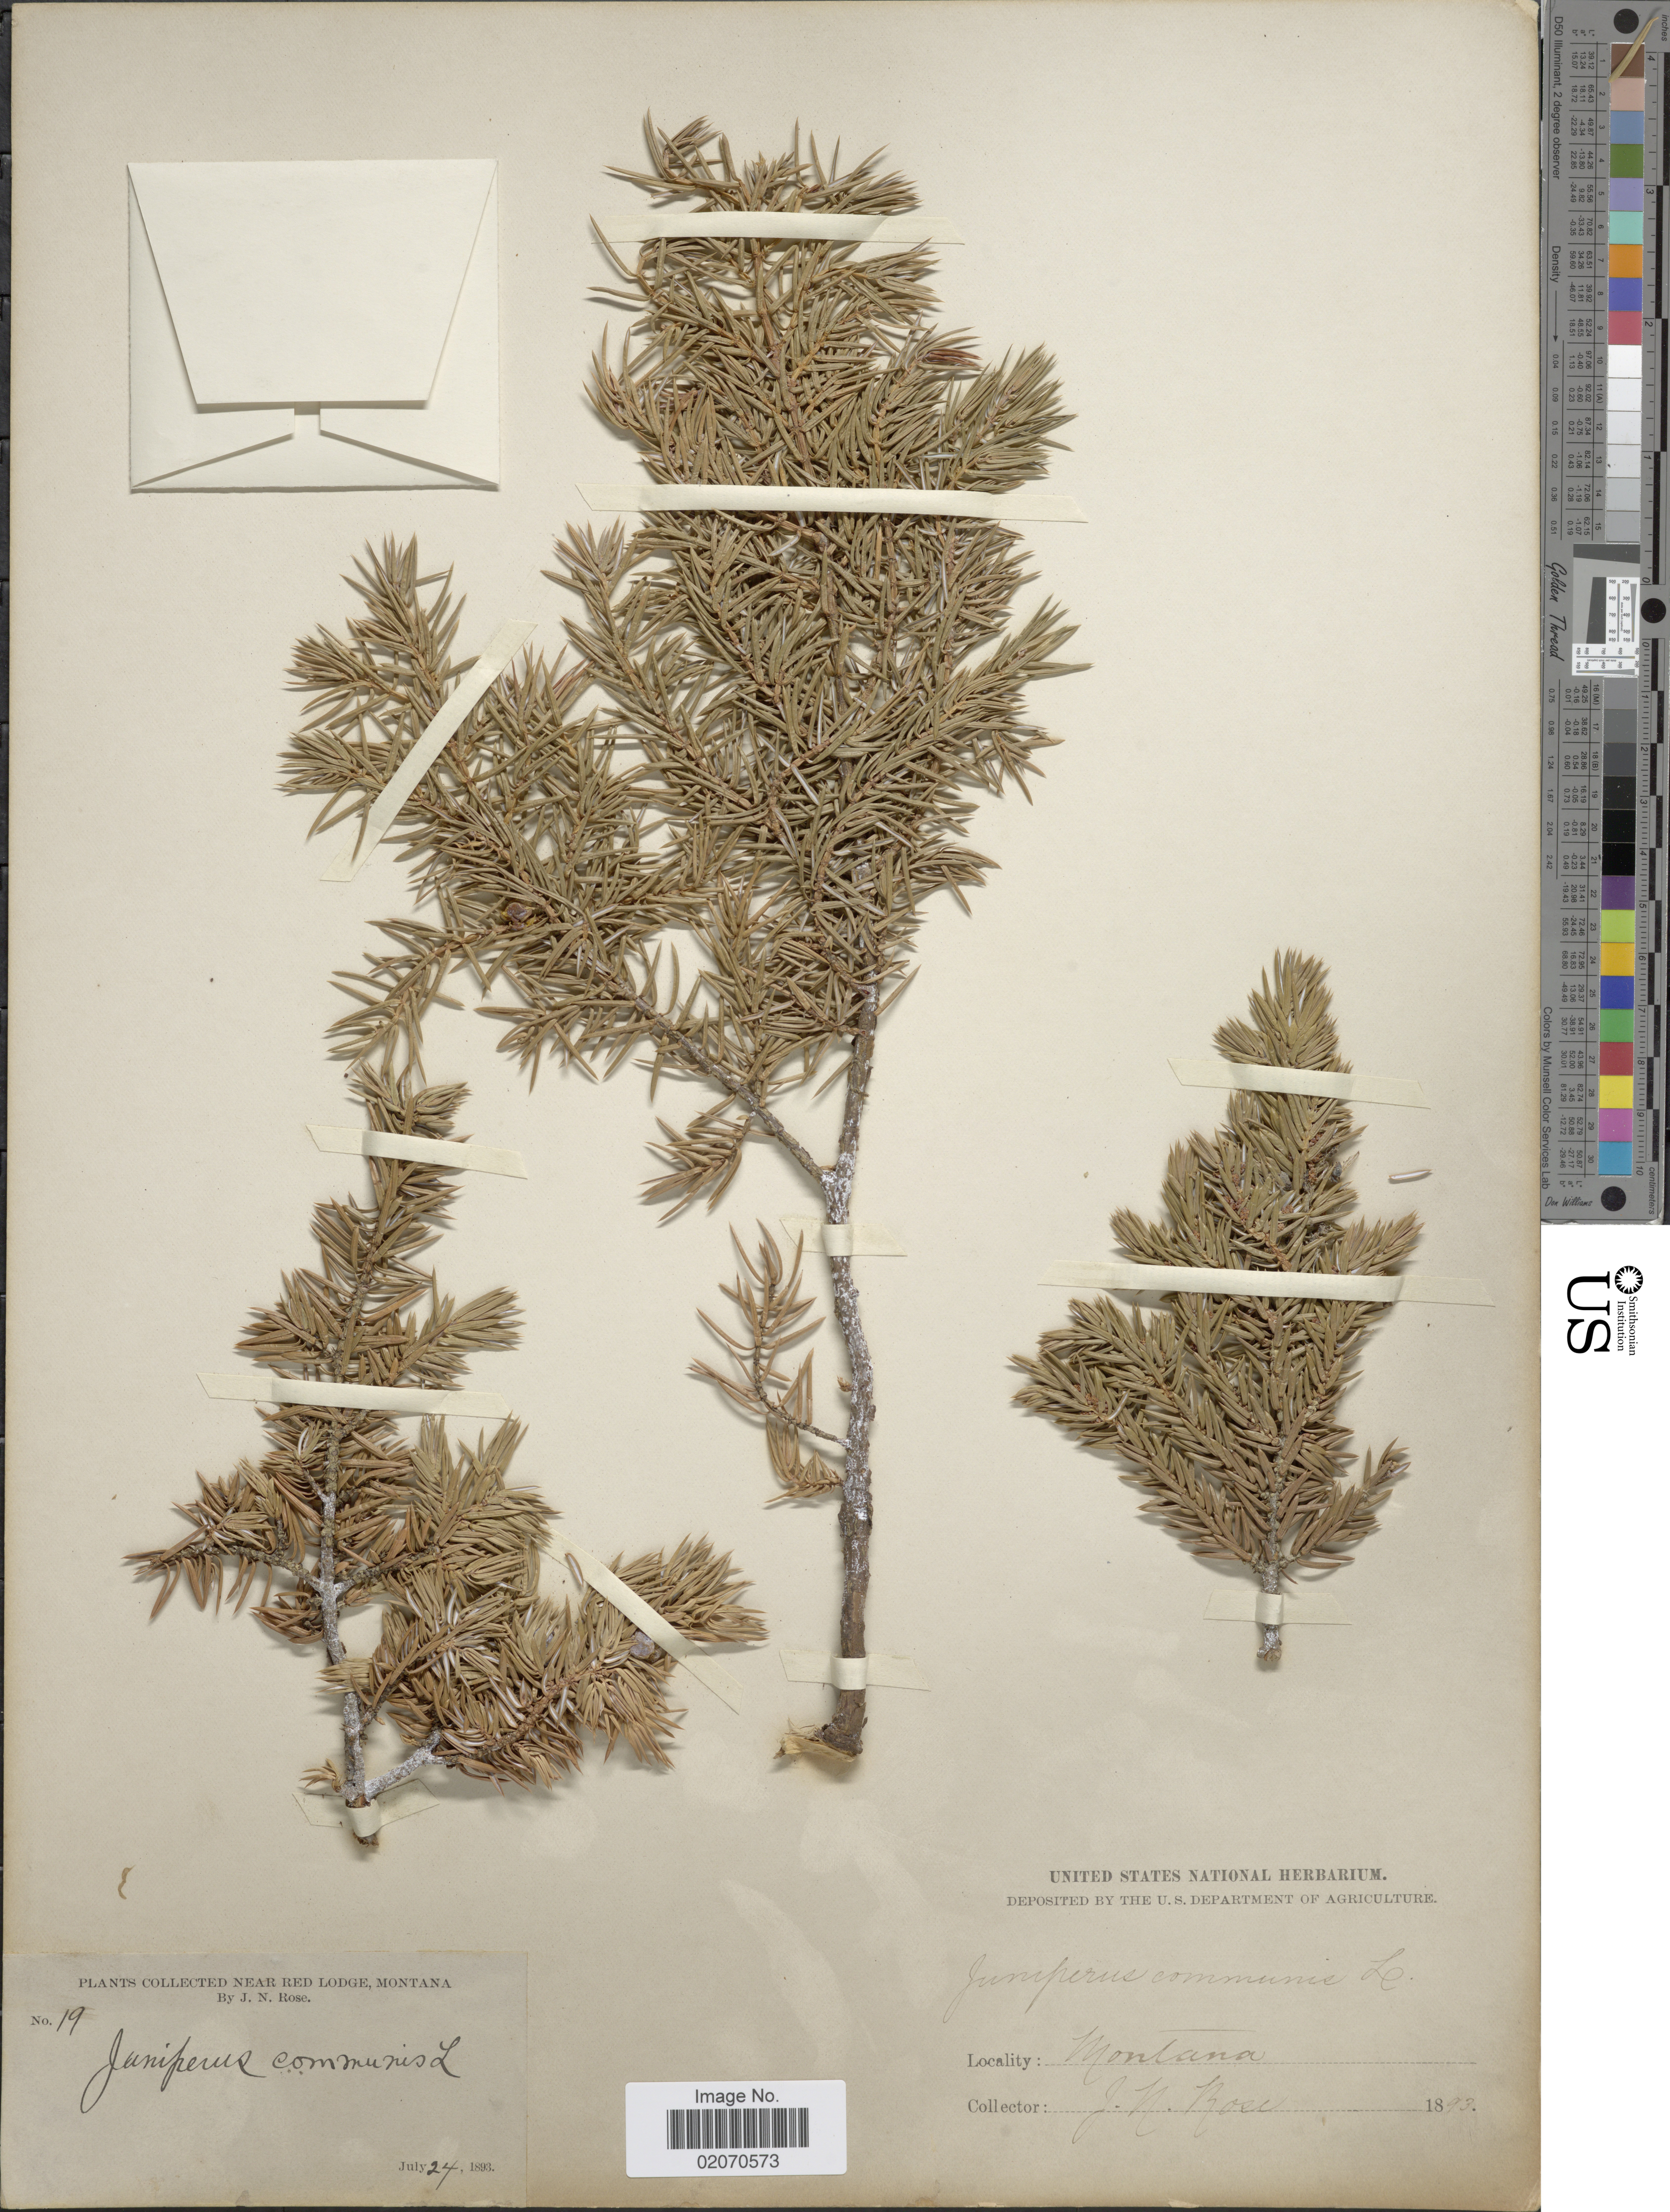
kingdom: Plantae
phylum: Tracheophyta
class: Pinopsida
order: Pinales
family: Cupressaceae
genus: Juniperus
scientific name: Juniperus communis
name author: L.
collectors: J. N. Rose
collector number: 19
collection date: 1893-07-24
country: United States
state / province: Montana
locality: Near Red Lodge, Montana